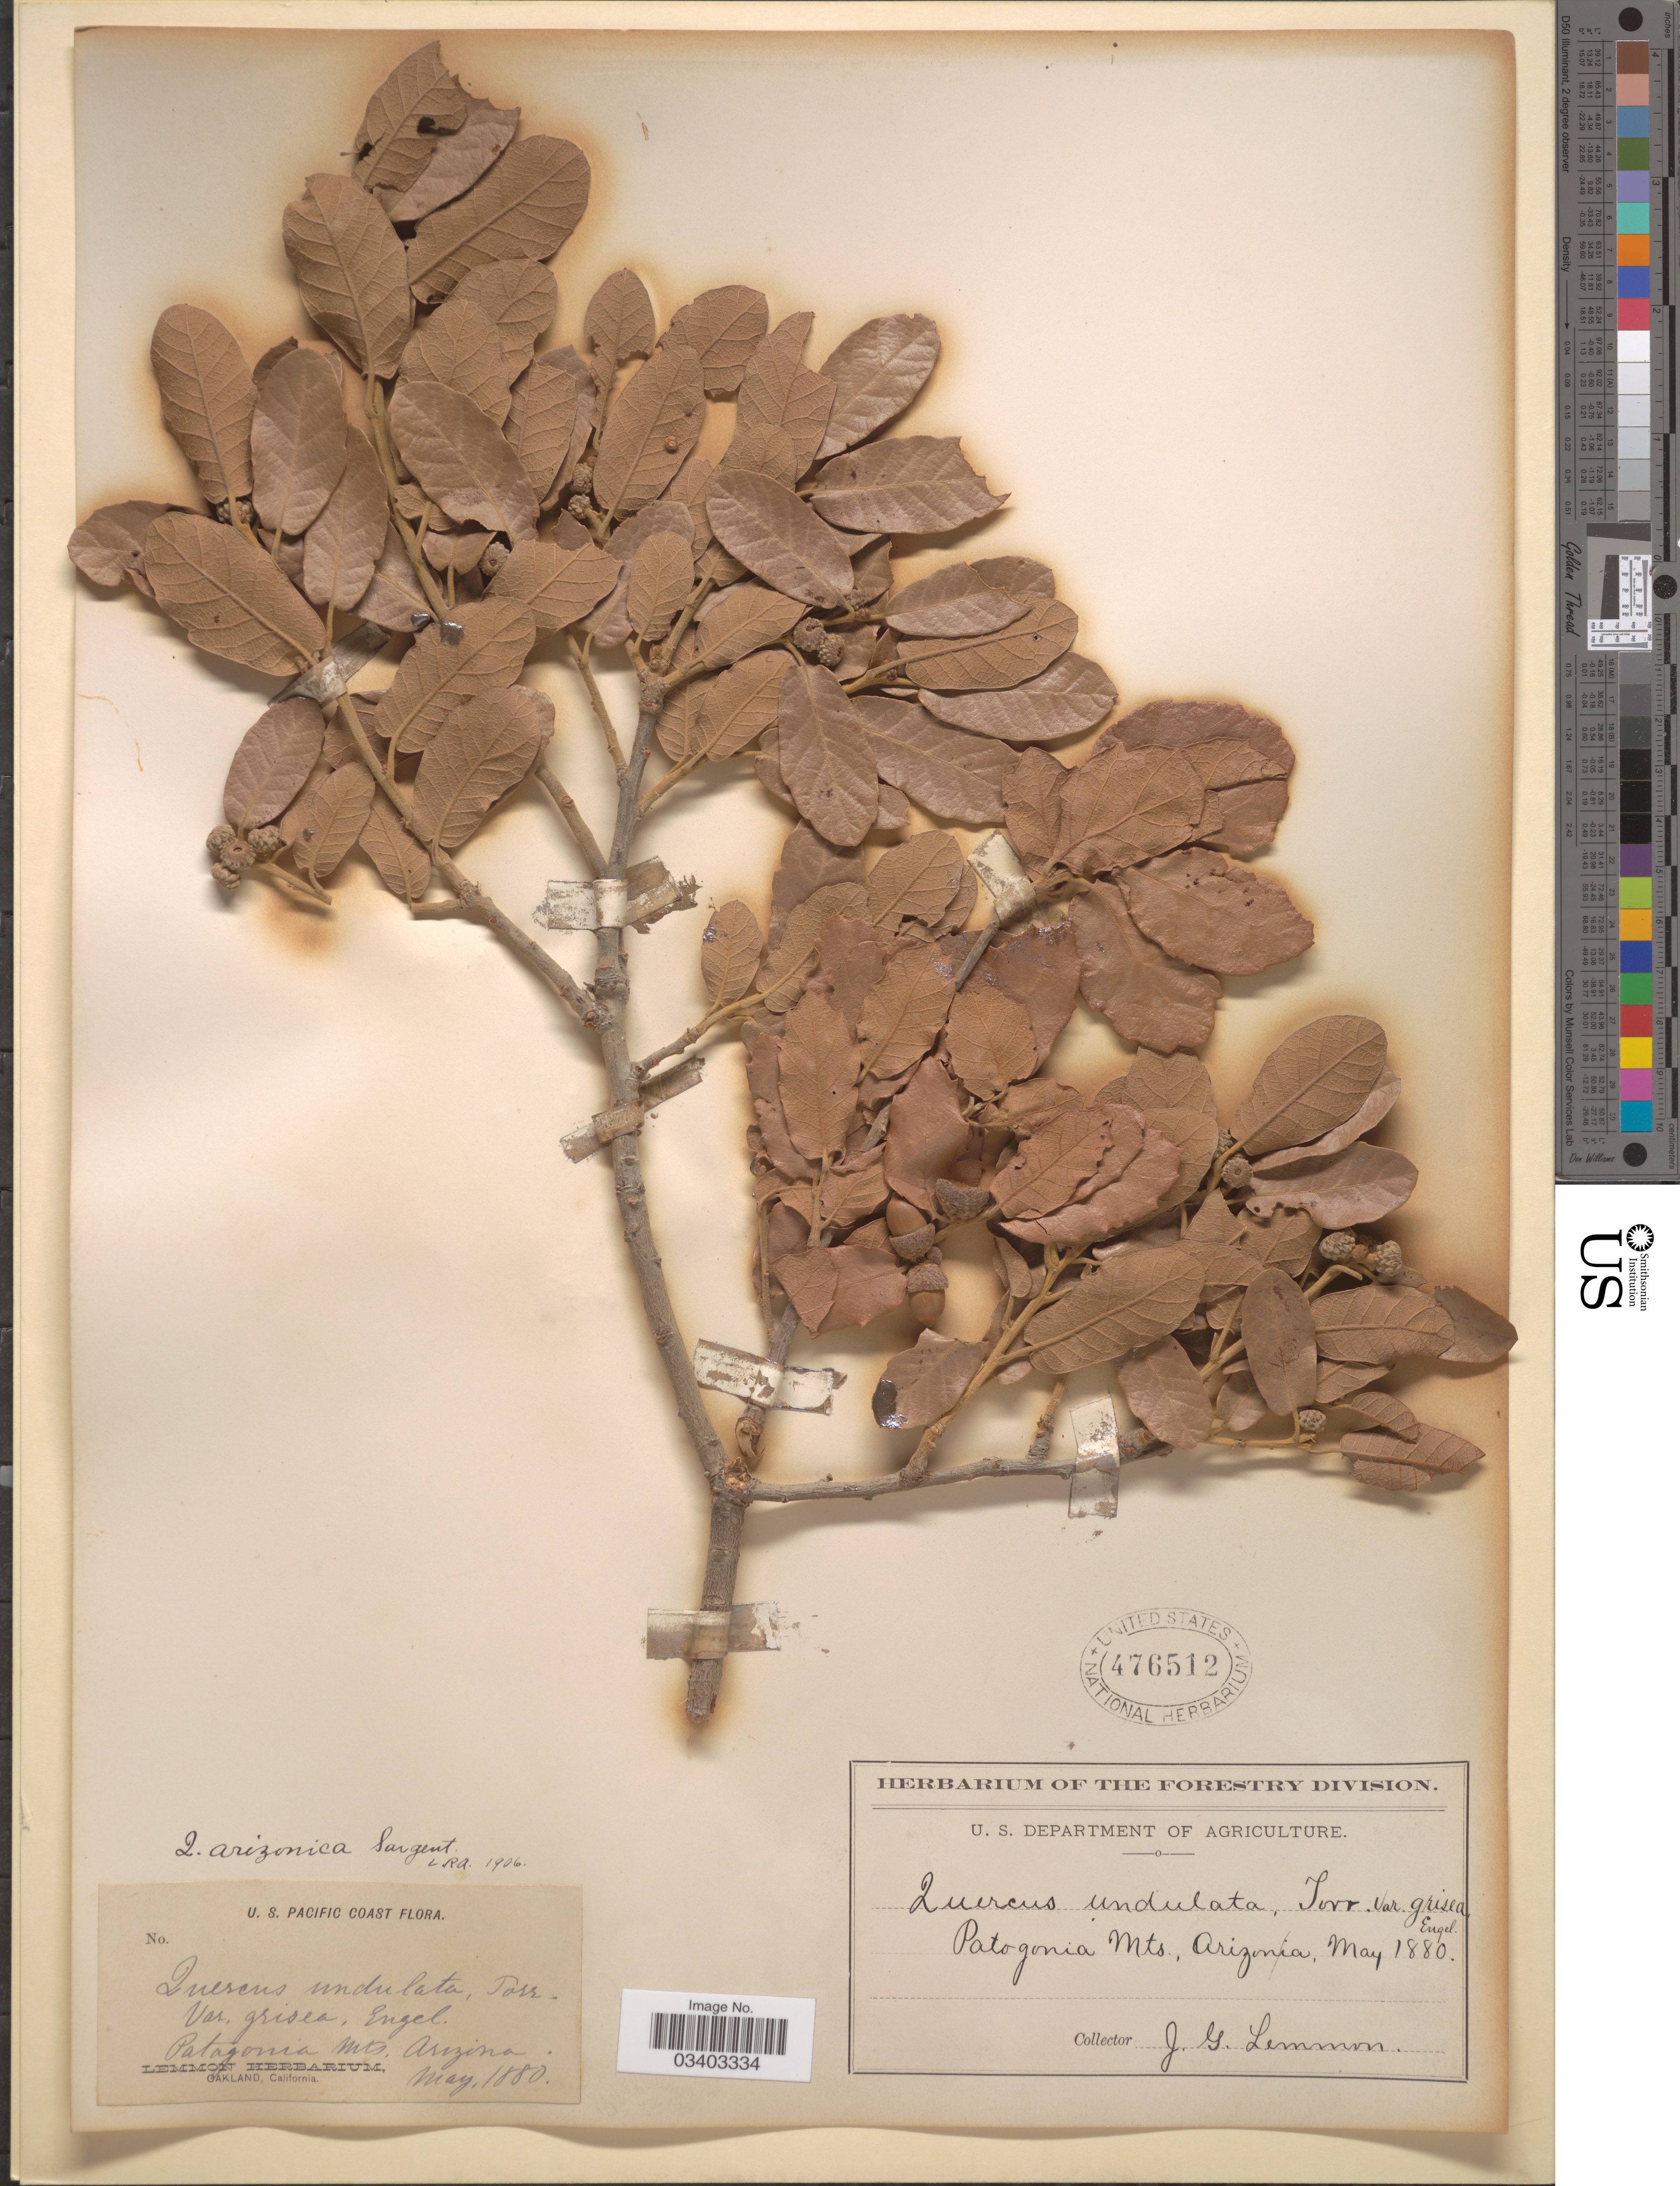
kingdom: Plantae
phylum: Tracheophyta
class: Magnoliopsida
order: Fagales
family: Fagaceae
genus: Quercus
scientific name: Quercus arizonica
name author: Sarg.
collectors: J. Lemmon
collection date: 1880-05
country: United States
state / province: Arizona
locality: Patagonia Mts. U.S. Pacific Coast.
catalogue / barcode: US 476512